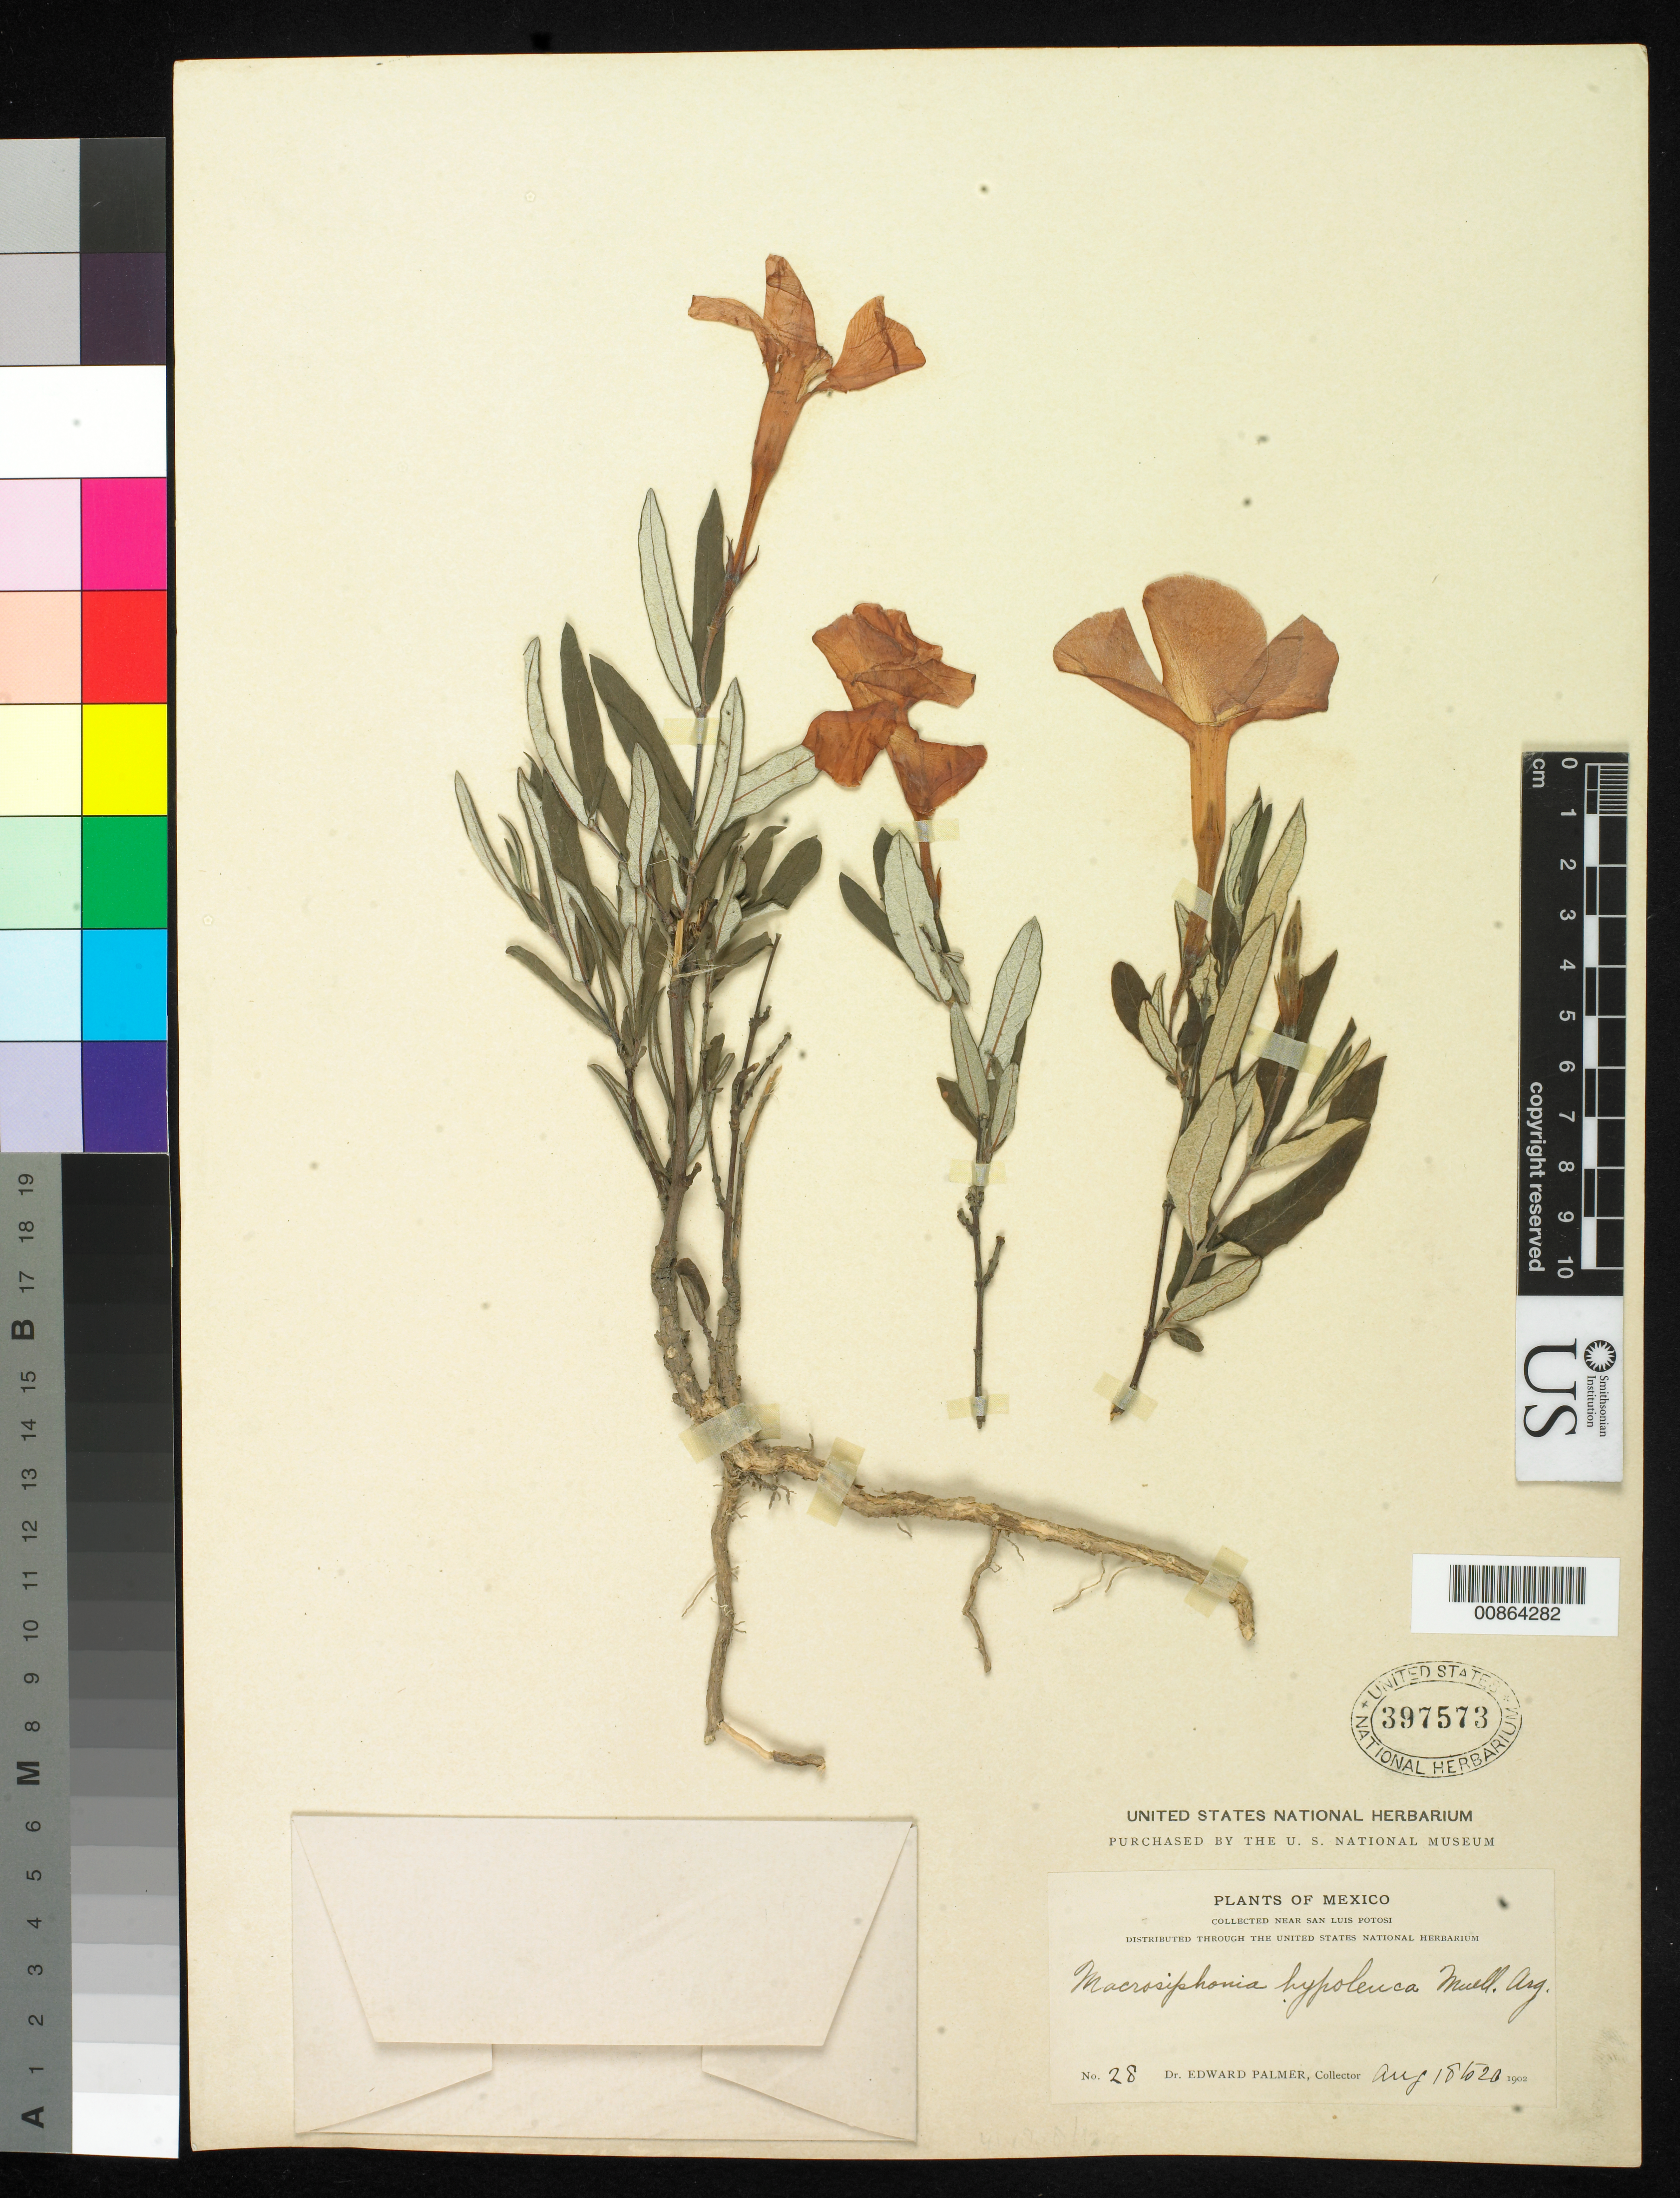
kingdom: Plantae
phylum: Tracheophyta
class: Magnoliopsida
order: Gentianales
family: Apocynaceae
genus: Macrosiphonia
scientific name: Macrosiphonia hypoleuca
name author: (Benth.) Müll. Arg.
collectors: E. Palmer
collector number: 28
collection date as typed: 18 Aug 1902 to 20 Aug 1902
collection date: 1902-08-18/1902-08-20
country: Mexico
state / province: San Luis Potosí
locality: Near San Luis Potosí.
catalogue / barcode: US 397573